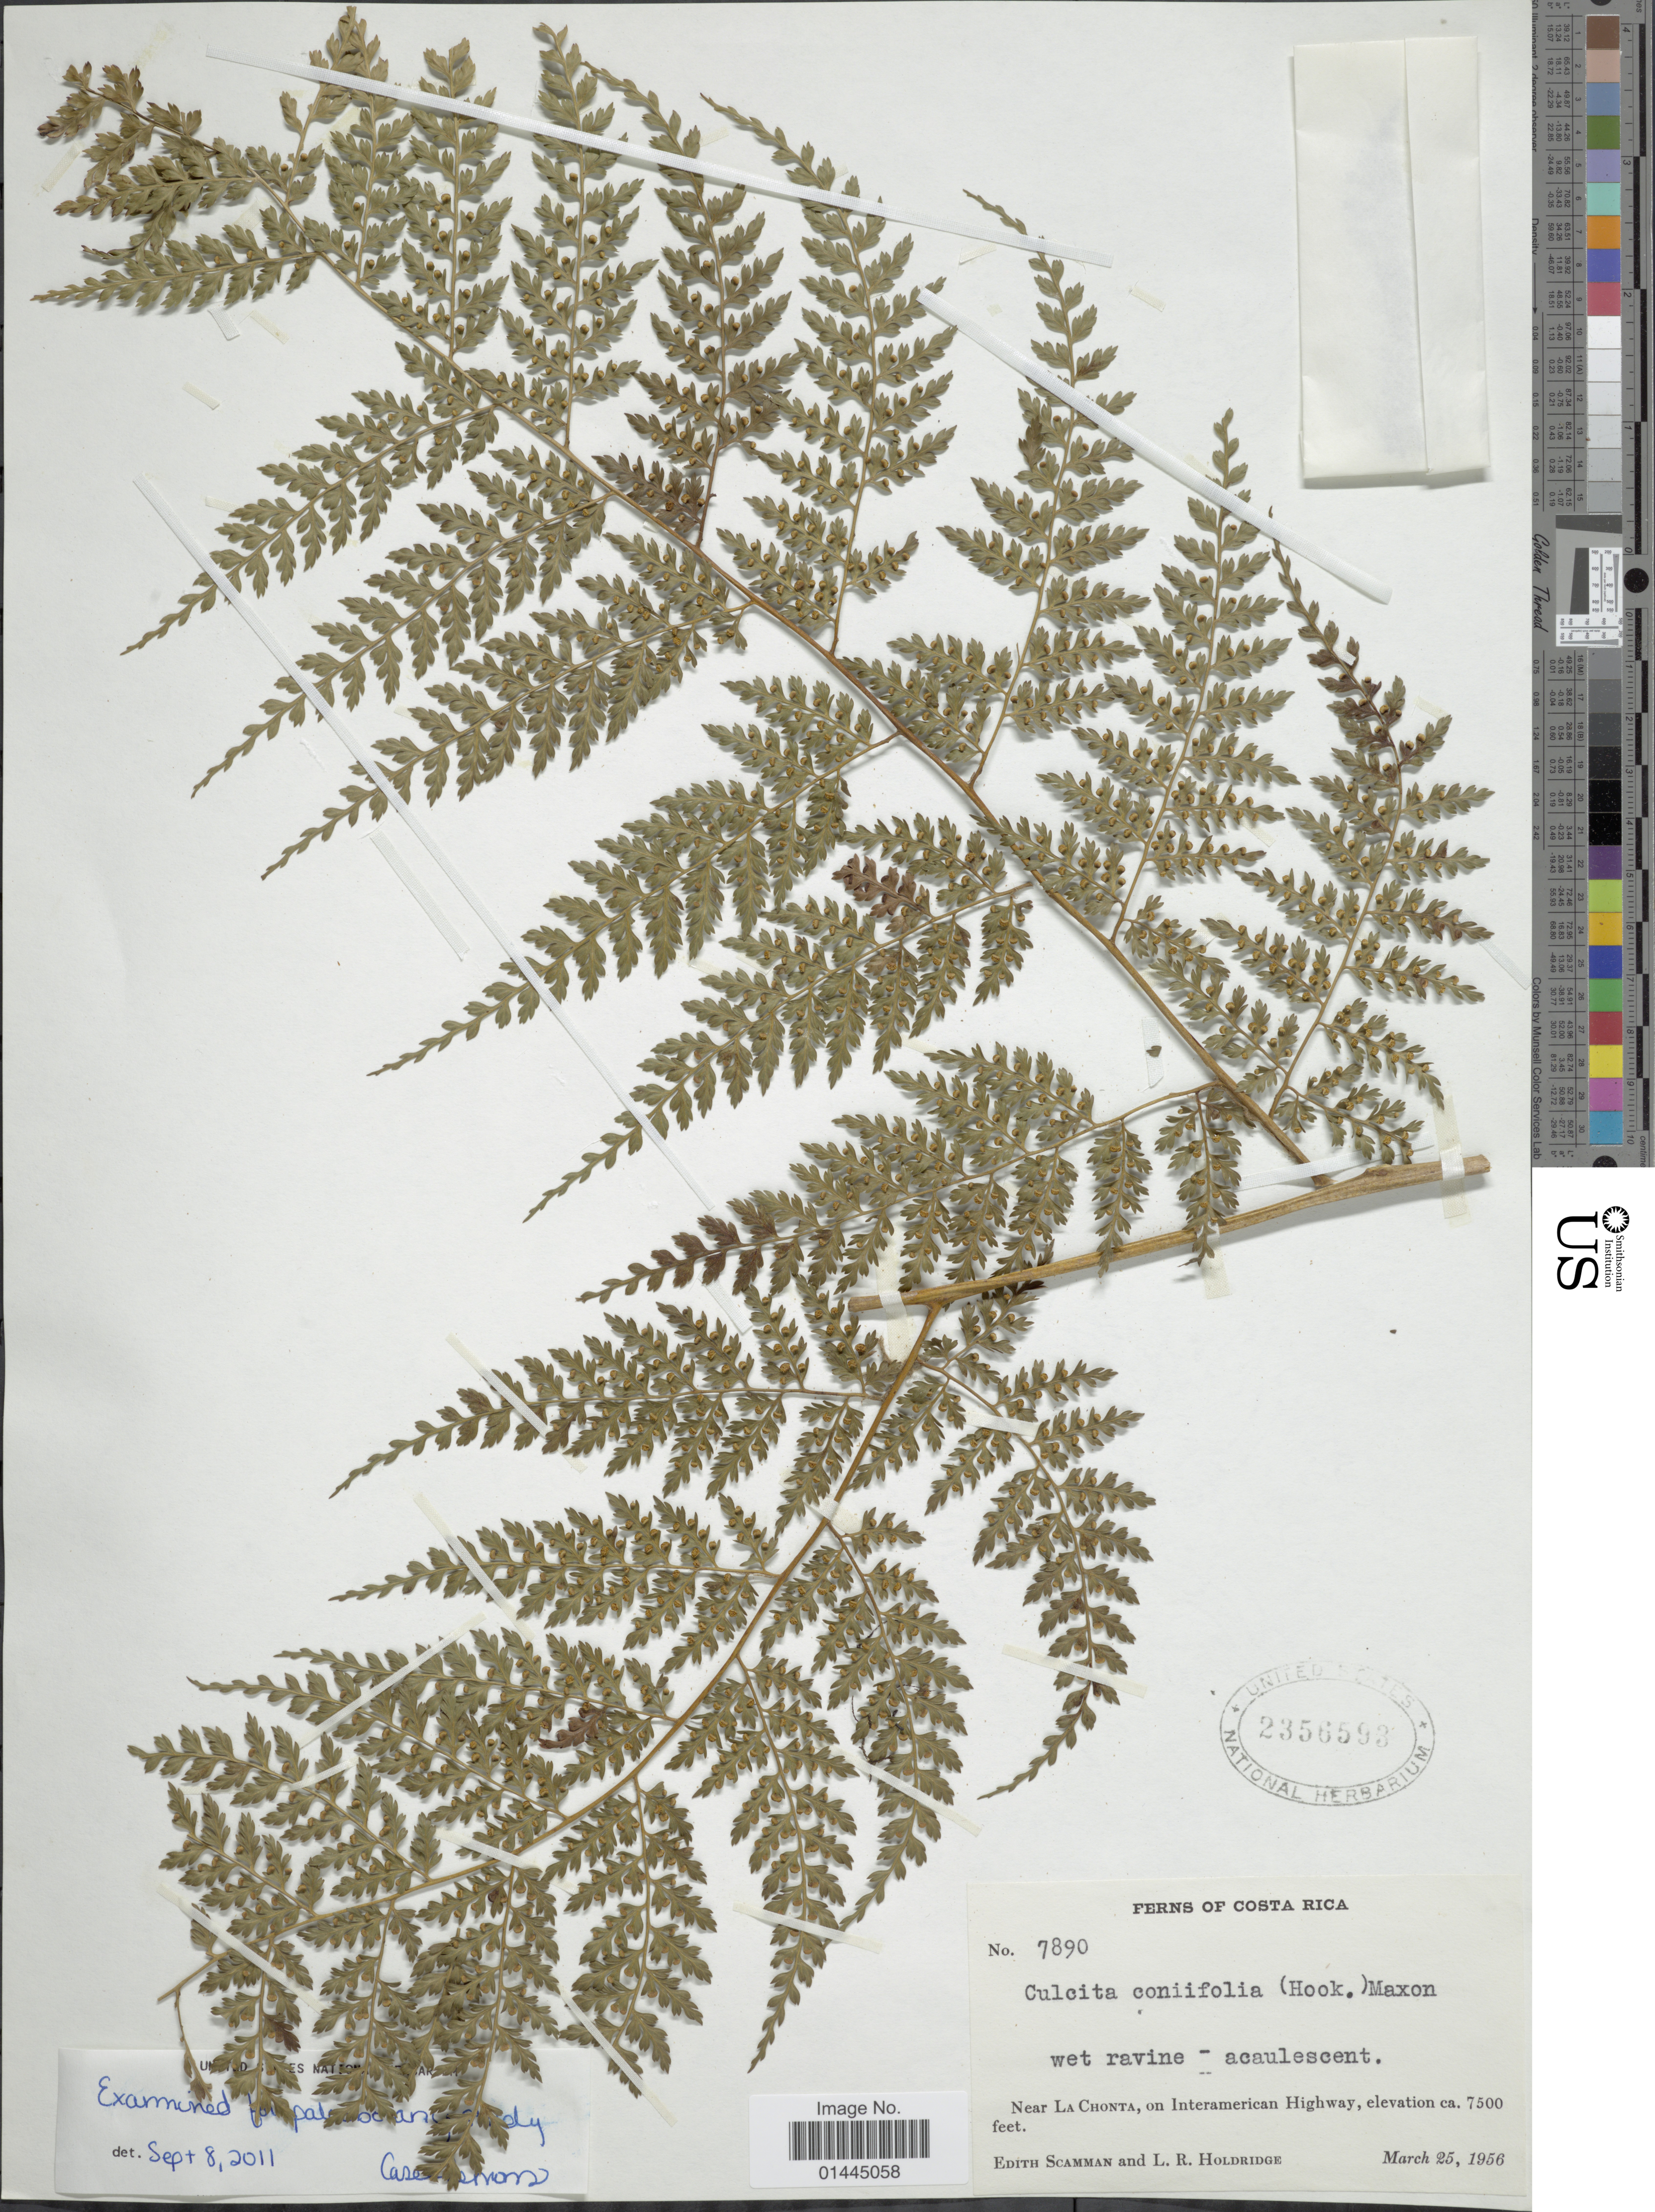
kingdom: Plantae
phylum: Tracheophyta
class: Polypodiopsida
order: Cyatheales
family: Culcitaceae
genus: Culcita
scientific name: Culcita coniifolia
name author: (Hook.) Maxon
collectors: E. Scamman & L. Holdridge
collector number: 7890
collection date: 1956-03-25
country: Costa Rica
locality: Near La Chonta, on Interamerican Highway.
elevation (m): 2286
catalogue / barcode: US 2356593